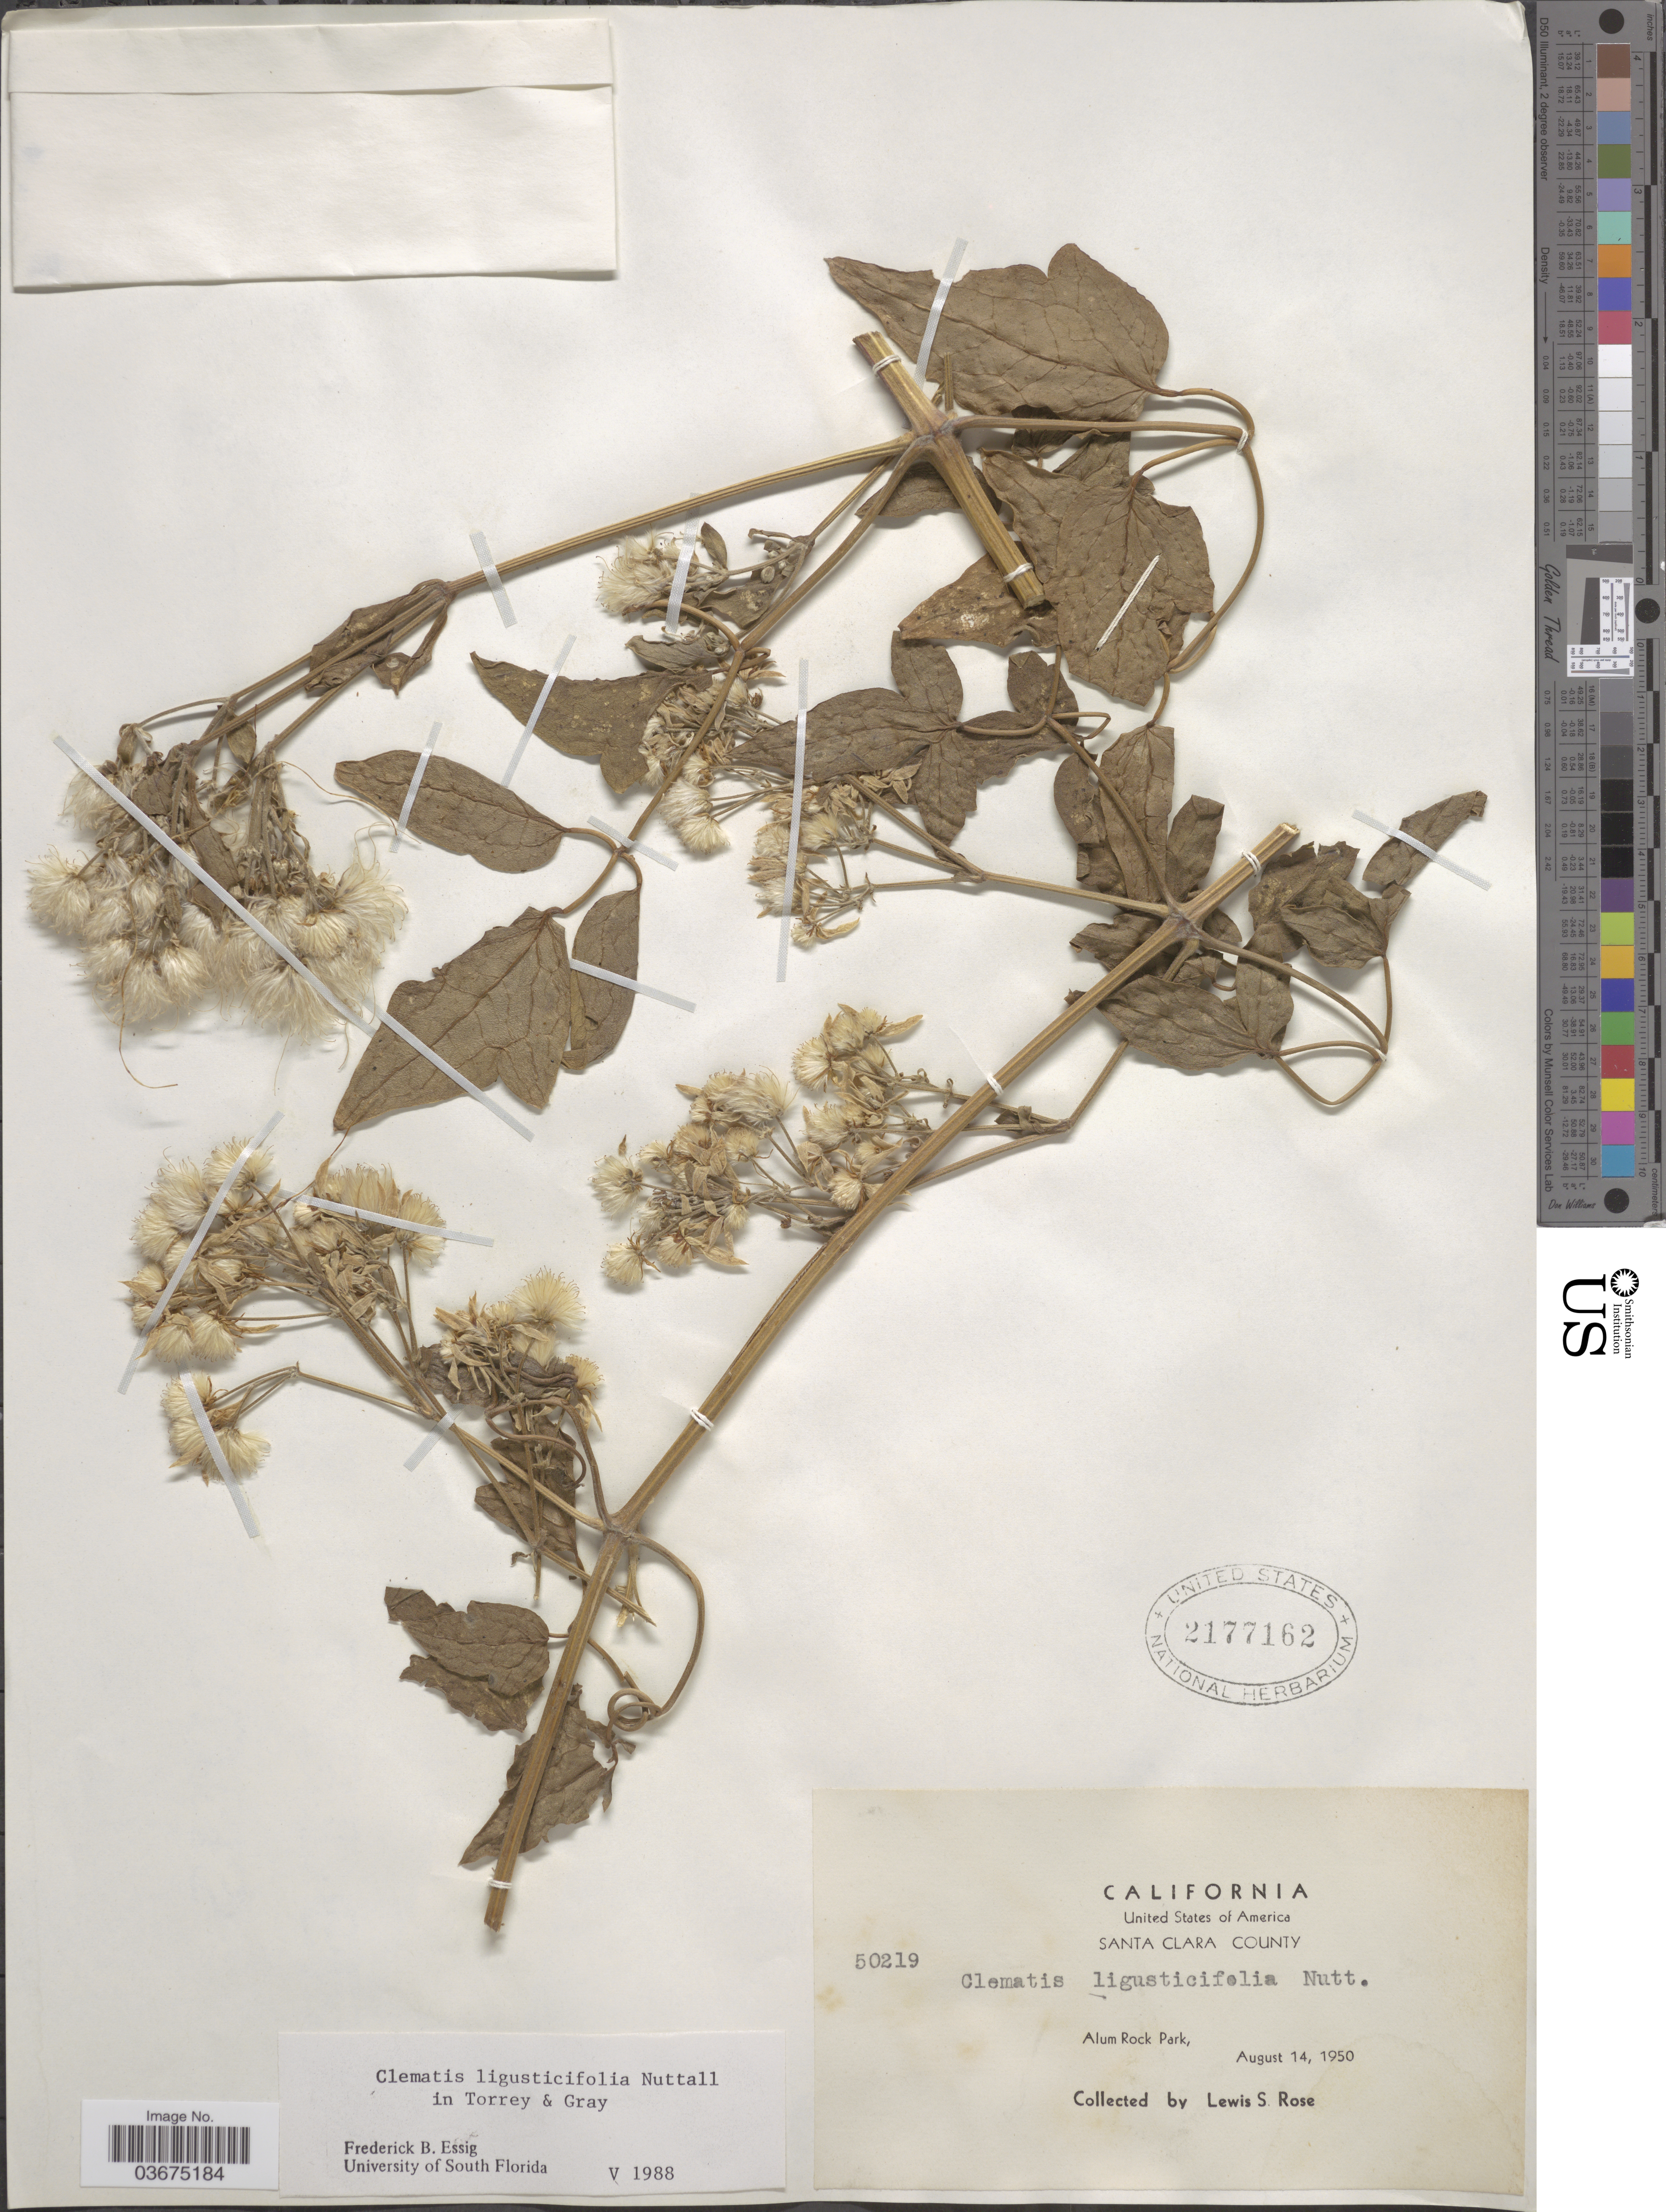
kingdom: Plantae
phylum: Tracheophyta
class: Magnoliopsida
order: Ranunculales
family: Ranunculaceae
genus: Clematis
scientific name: Clematis ligusticifolia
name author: Nutt.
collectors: L. S. Rose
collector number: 50219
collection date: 1950-08-14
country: United States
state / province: California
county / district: Santa Clara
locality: Santa Clara County. Alum Rock Park.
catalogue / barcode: US 2177162